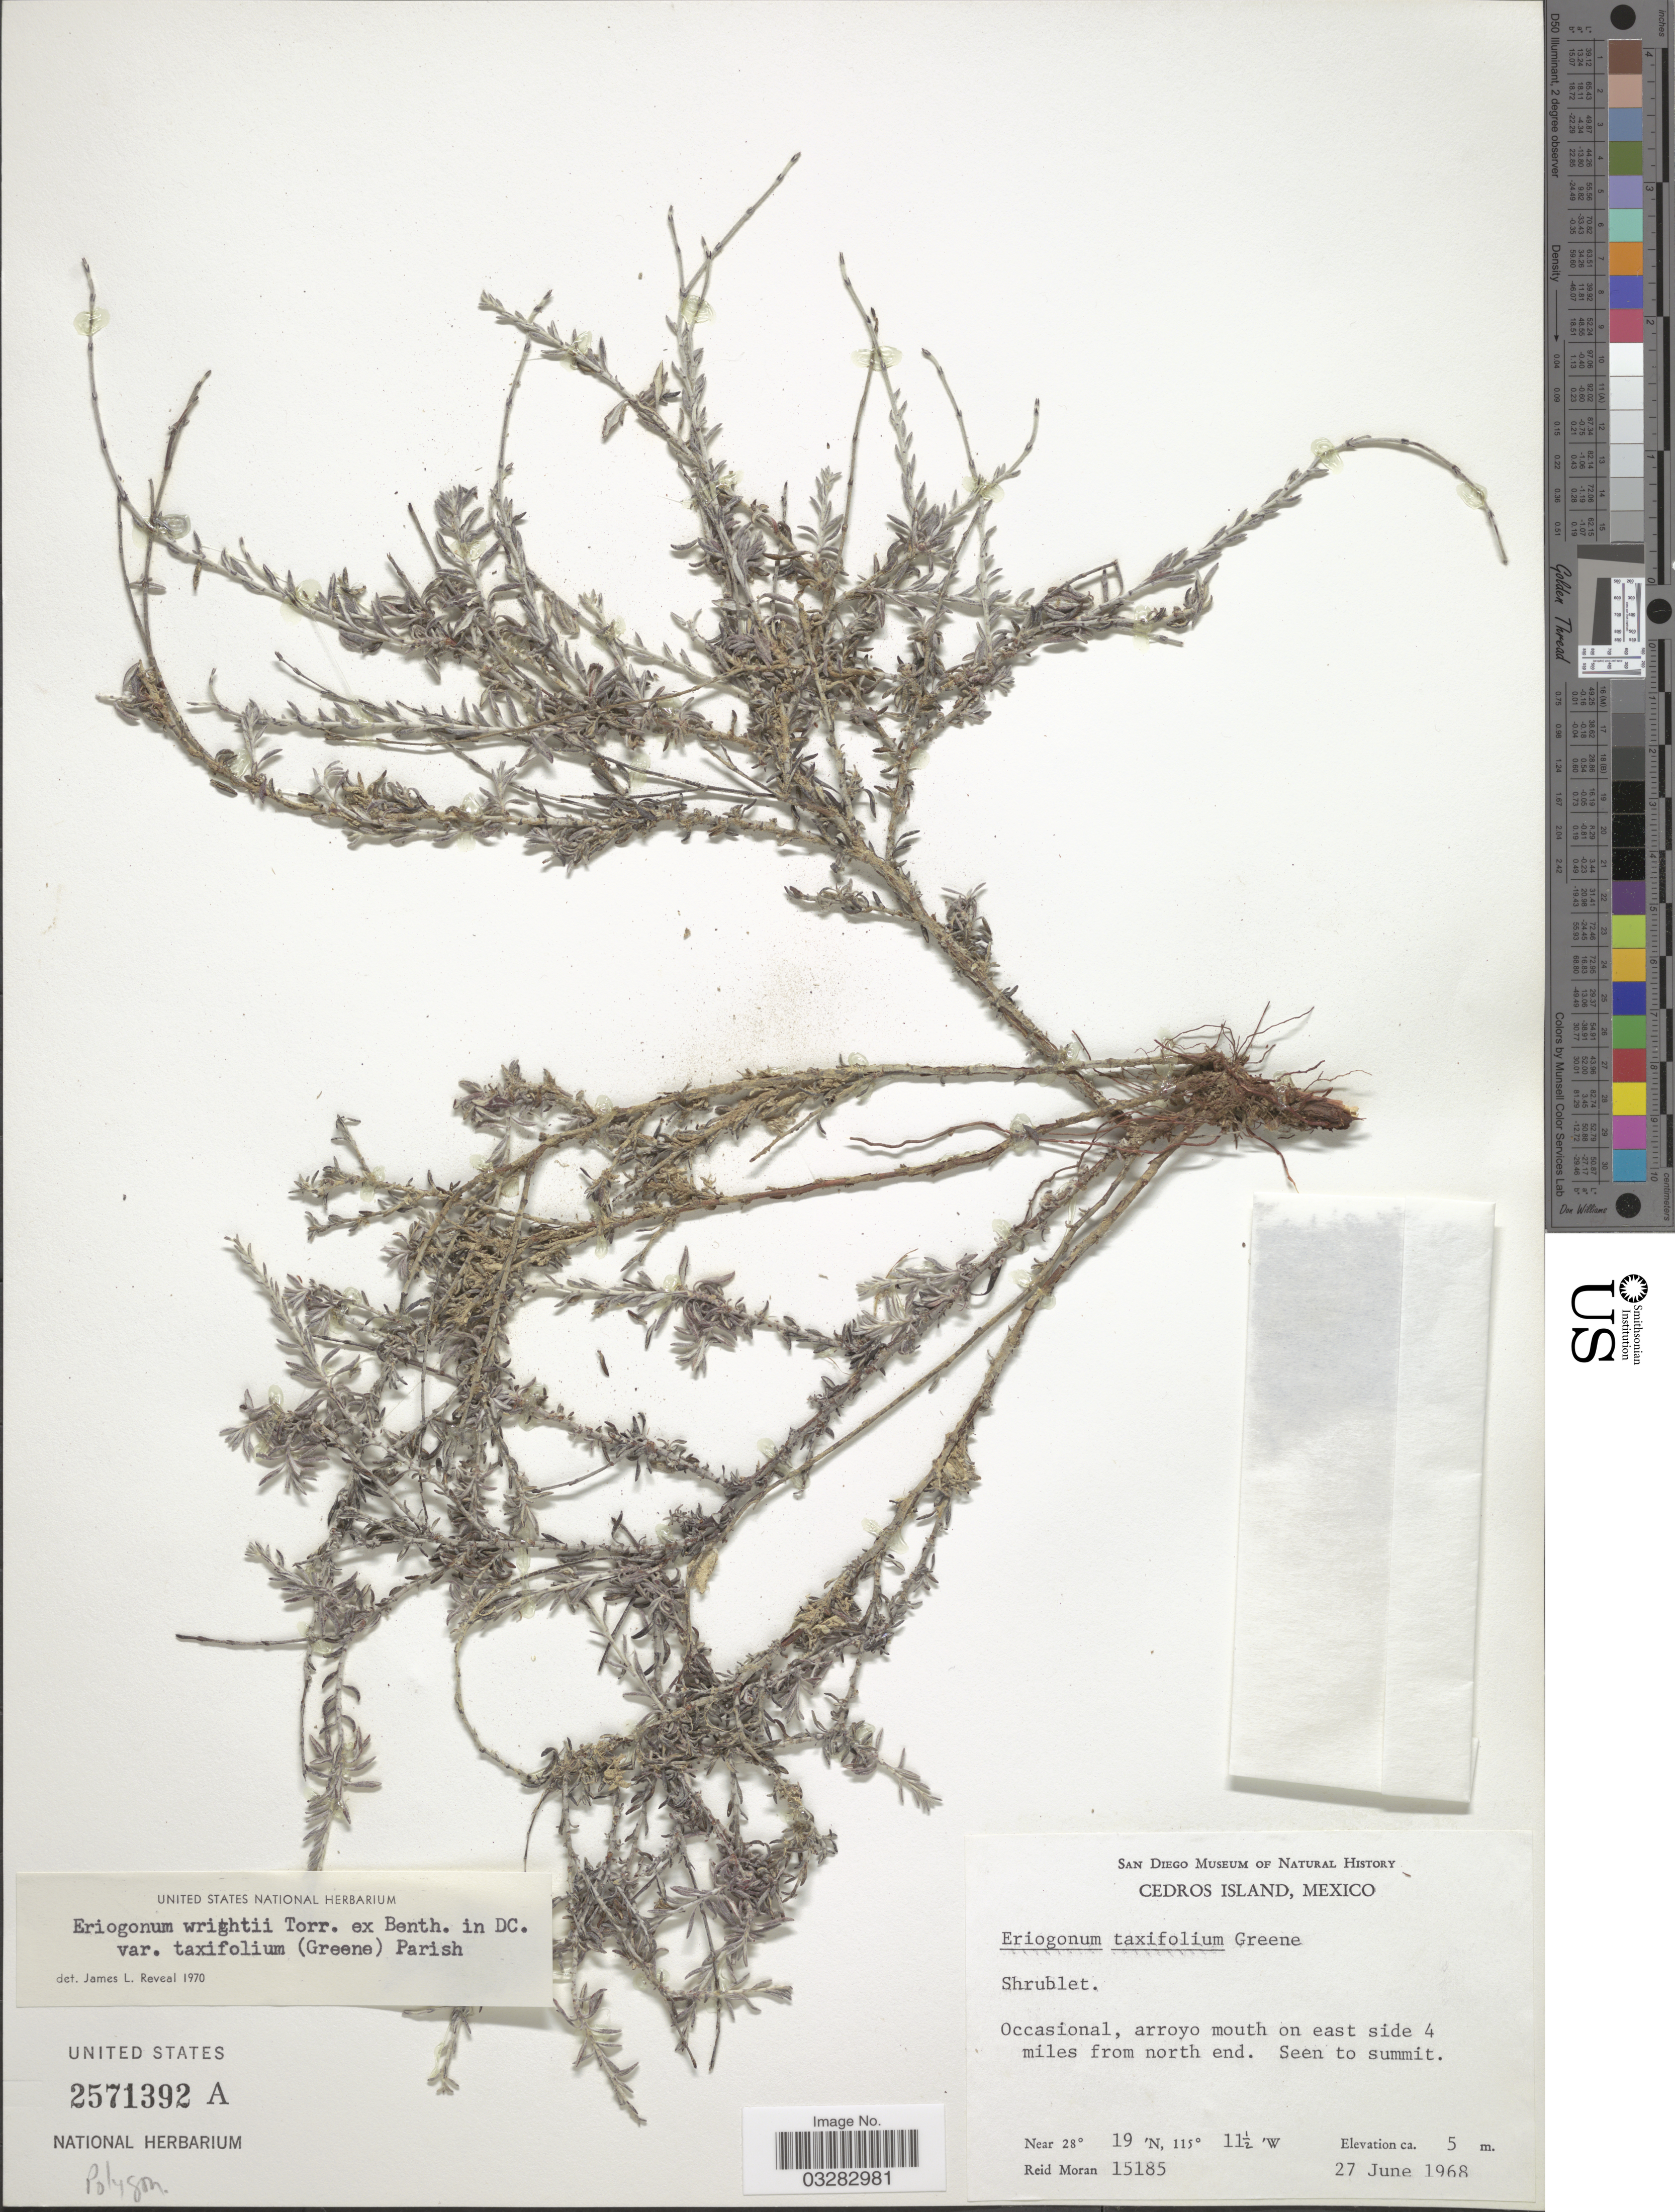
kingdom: Plantae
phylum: Tracheophyta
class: Magnoliopsida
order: Caryophyllales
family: Polygonaceae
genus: Eriogonum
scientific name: Eriogonum wrightii var. taxifolium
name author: (Greene) Parish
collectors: R. Moran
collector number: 15185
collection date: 1968-06-27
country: Mexico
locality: Cedros Island. Occasional, arroyo mouth on east side 4 miles from north end. Seen to summit.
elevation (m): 5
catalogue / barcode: US 2571392A